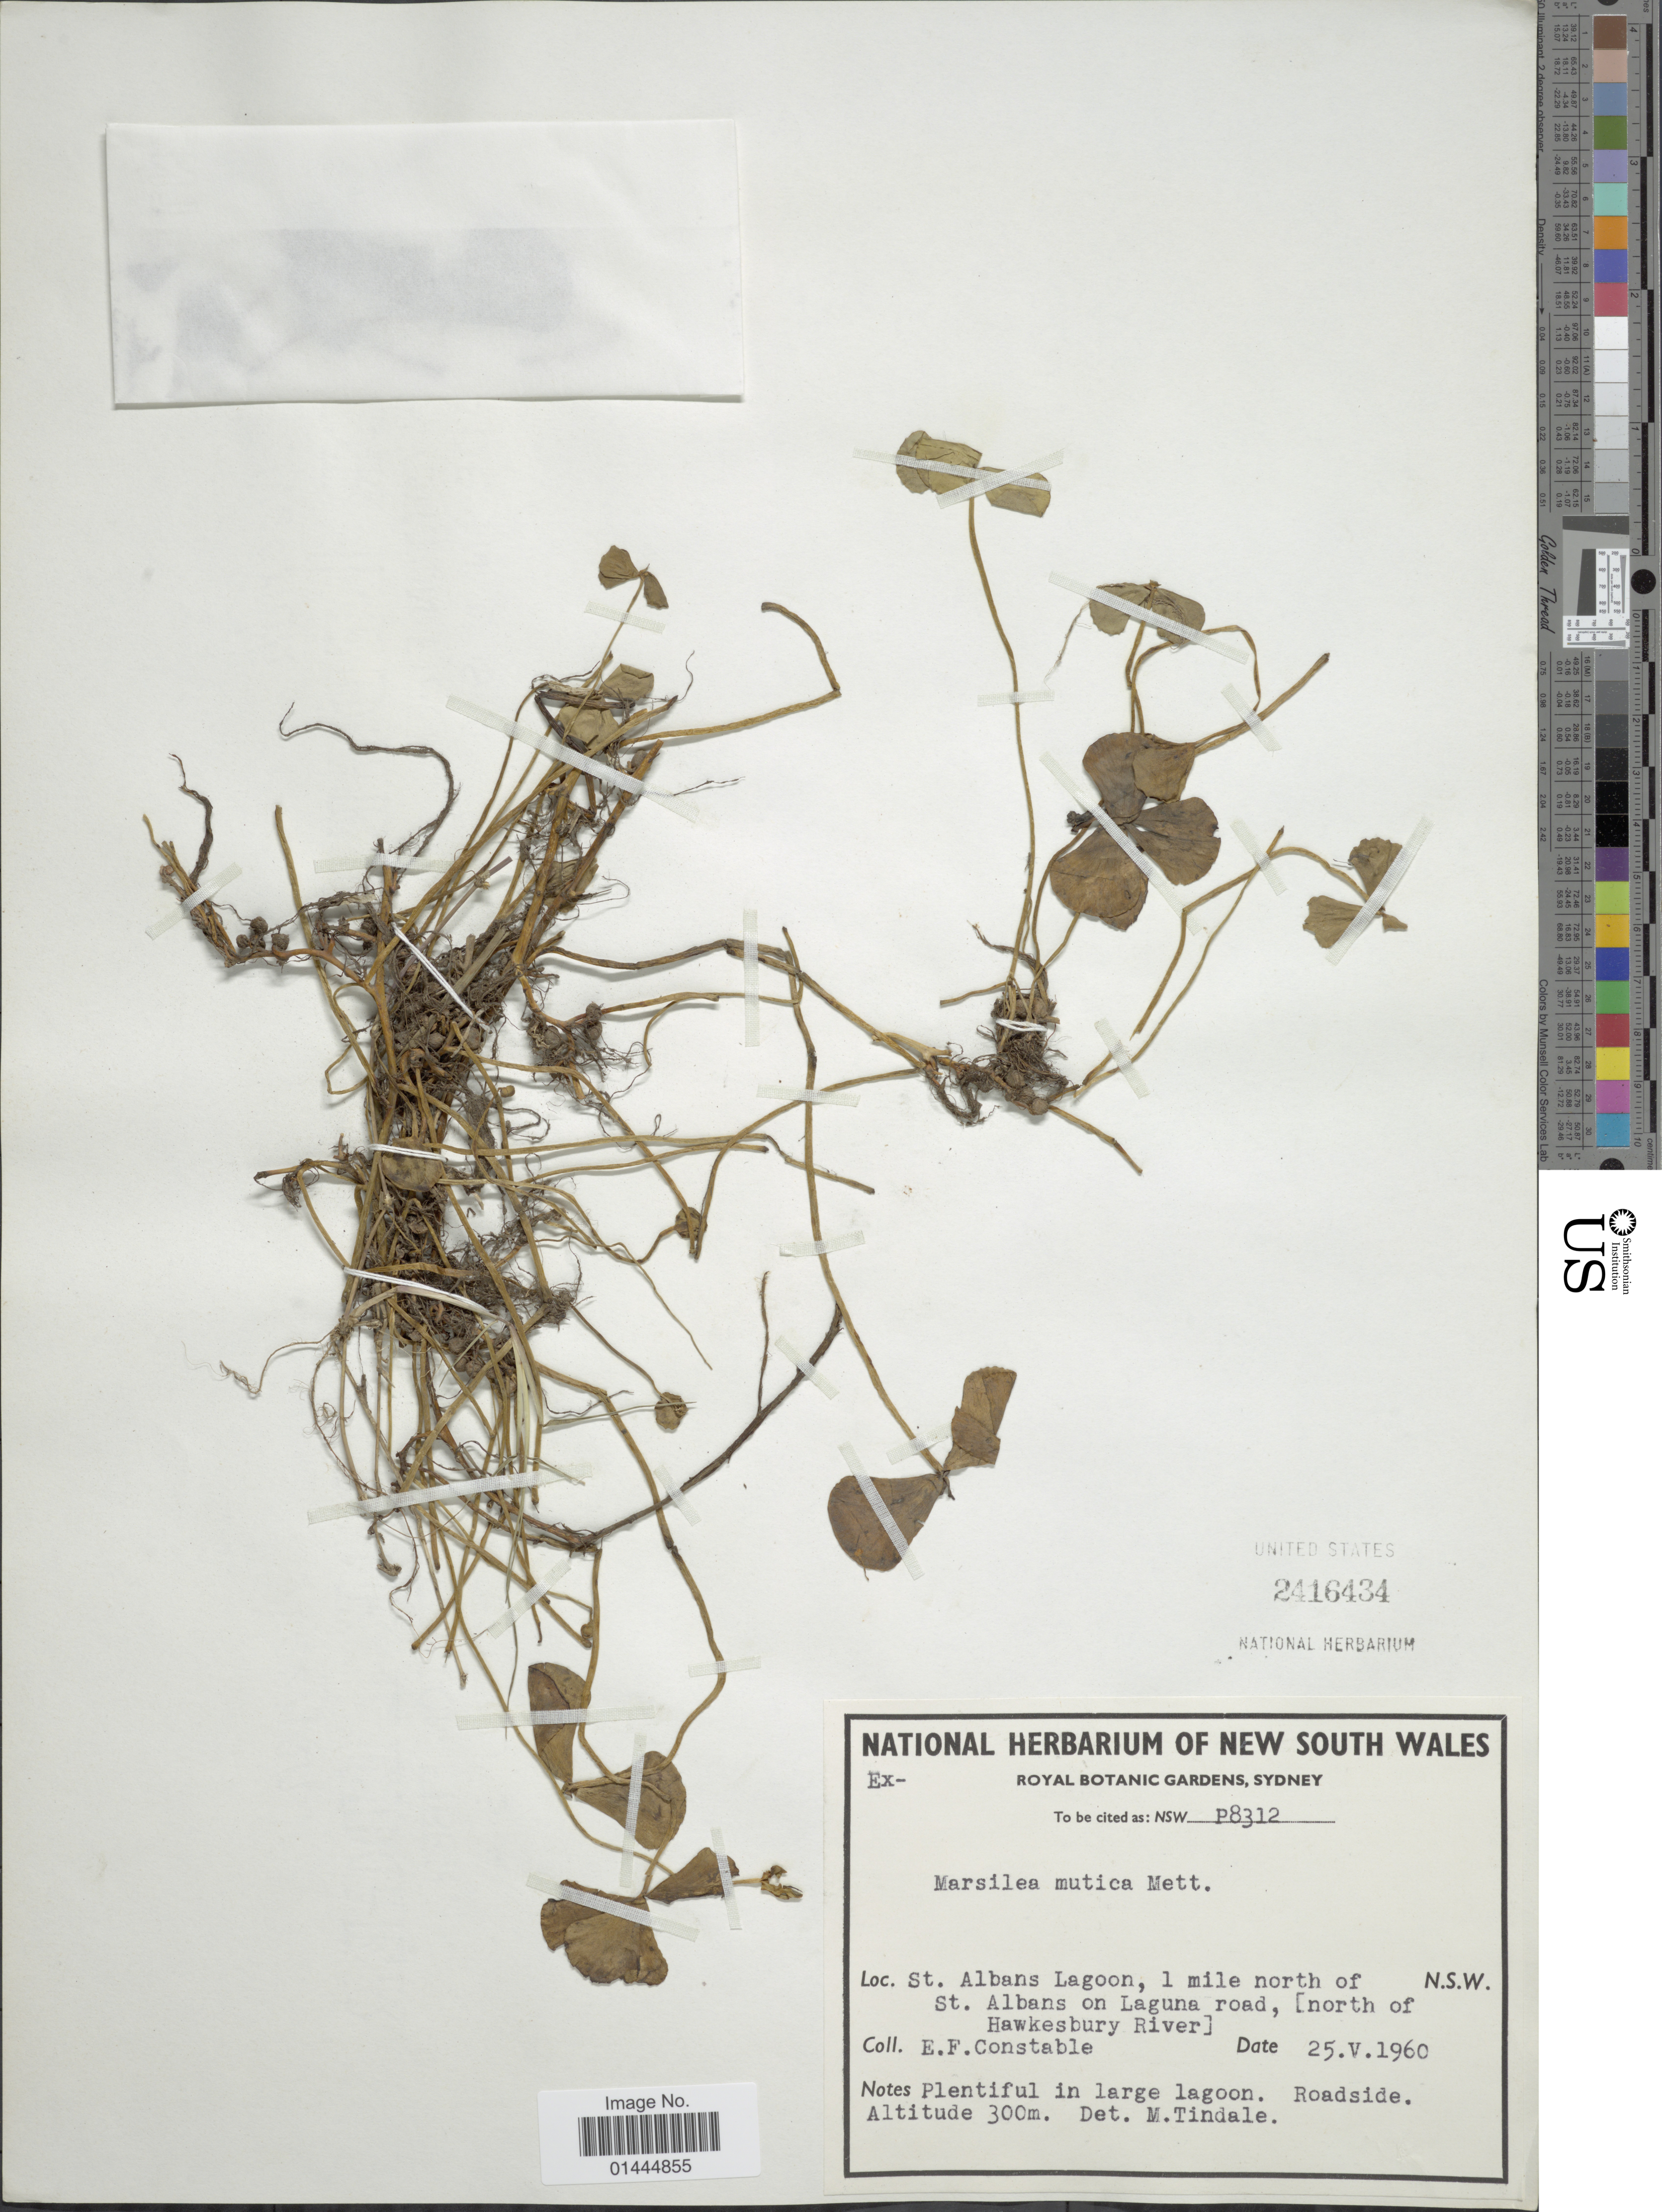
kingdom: Plantae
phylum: Tracheophyta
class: Polypodiopsida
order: Salviniales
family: Marsileaceae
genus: Marsilea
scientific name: Marsilea mutica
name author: Mett.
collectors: E. F. Constable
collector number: P8312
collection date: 1960-05-25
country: Australia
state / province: New South Wales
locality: St. Albans Lagoon, 1 mile north of St. Albans on Laguna road, (north of Hawkesbury River).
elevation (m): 300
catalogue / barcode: US 2416434